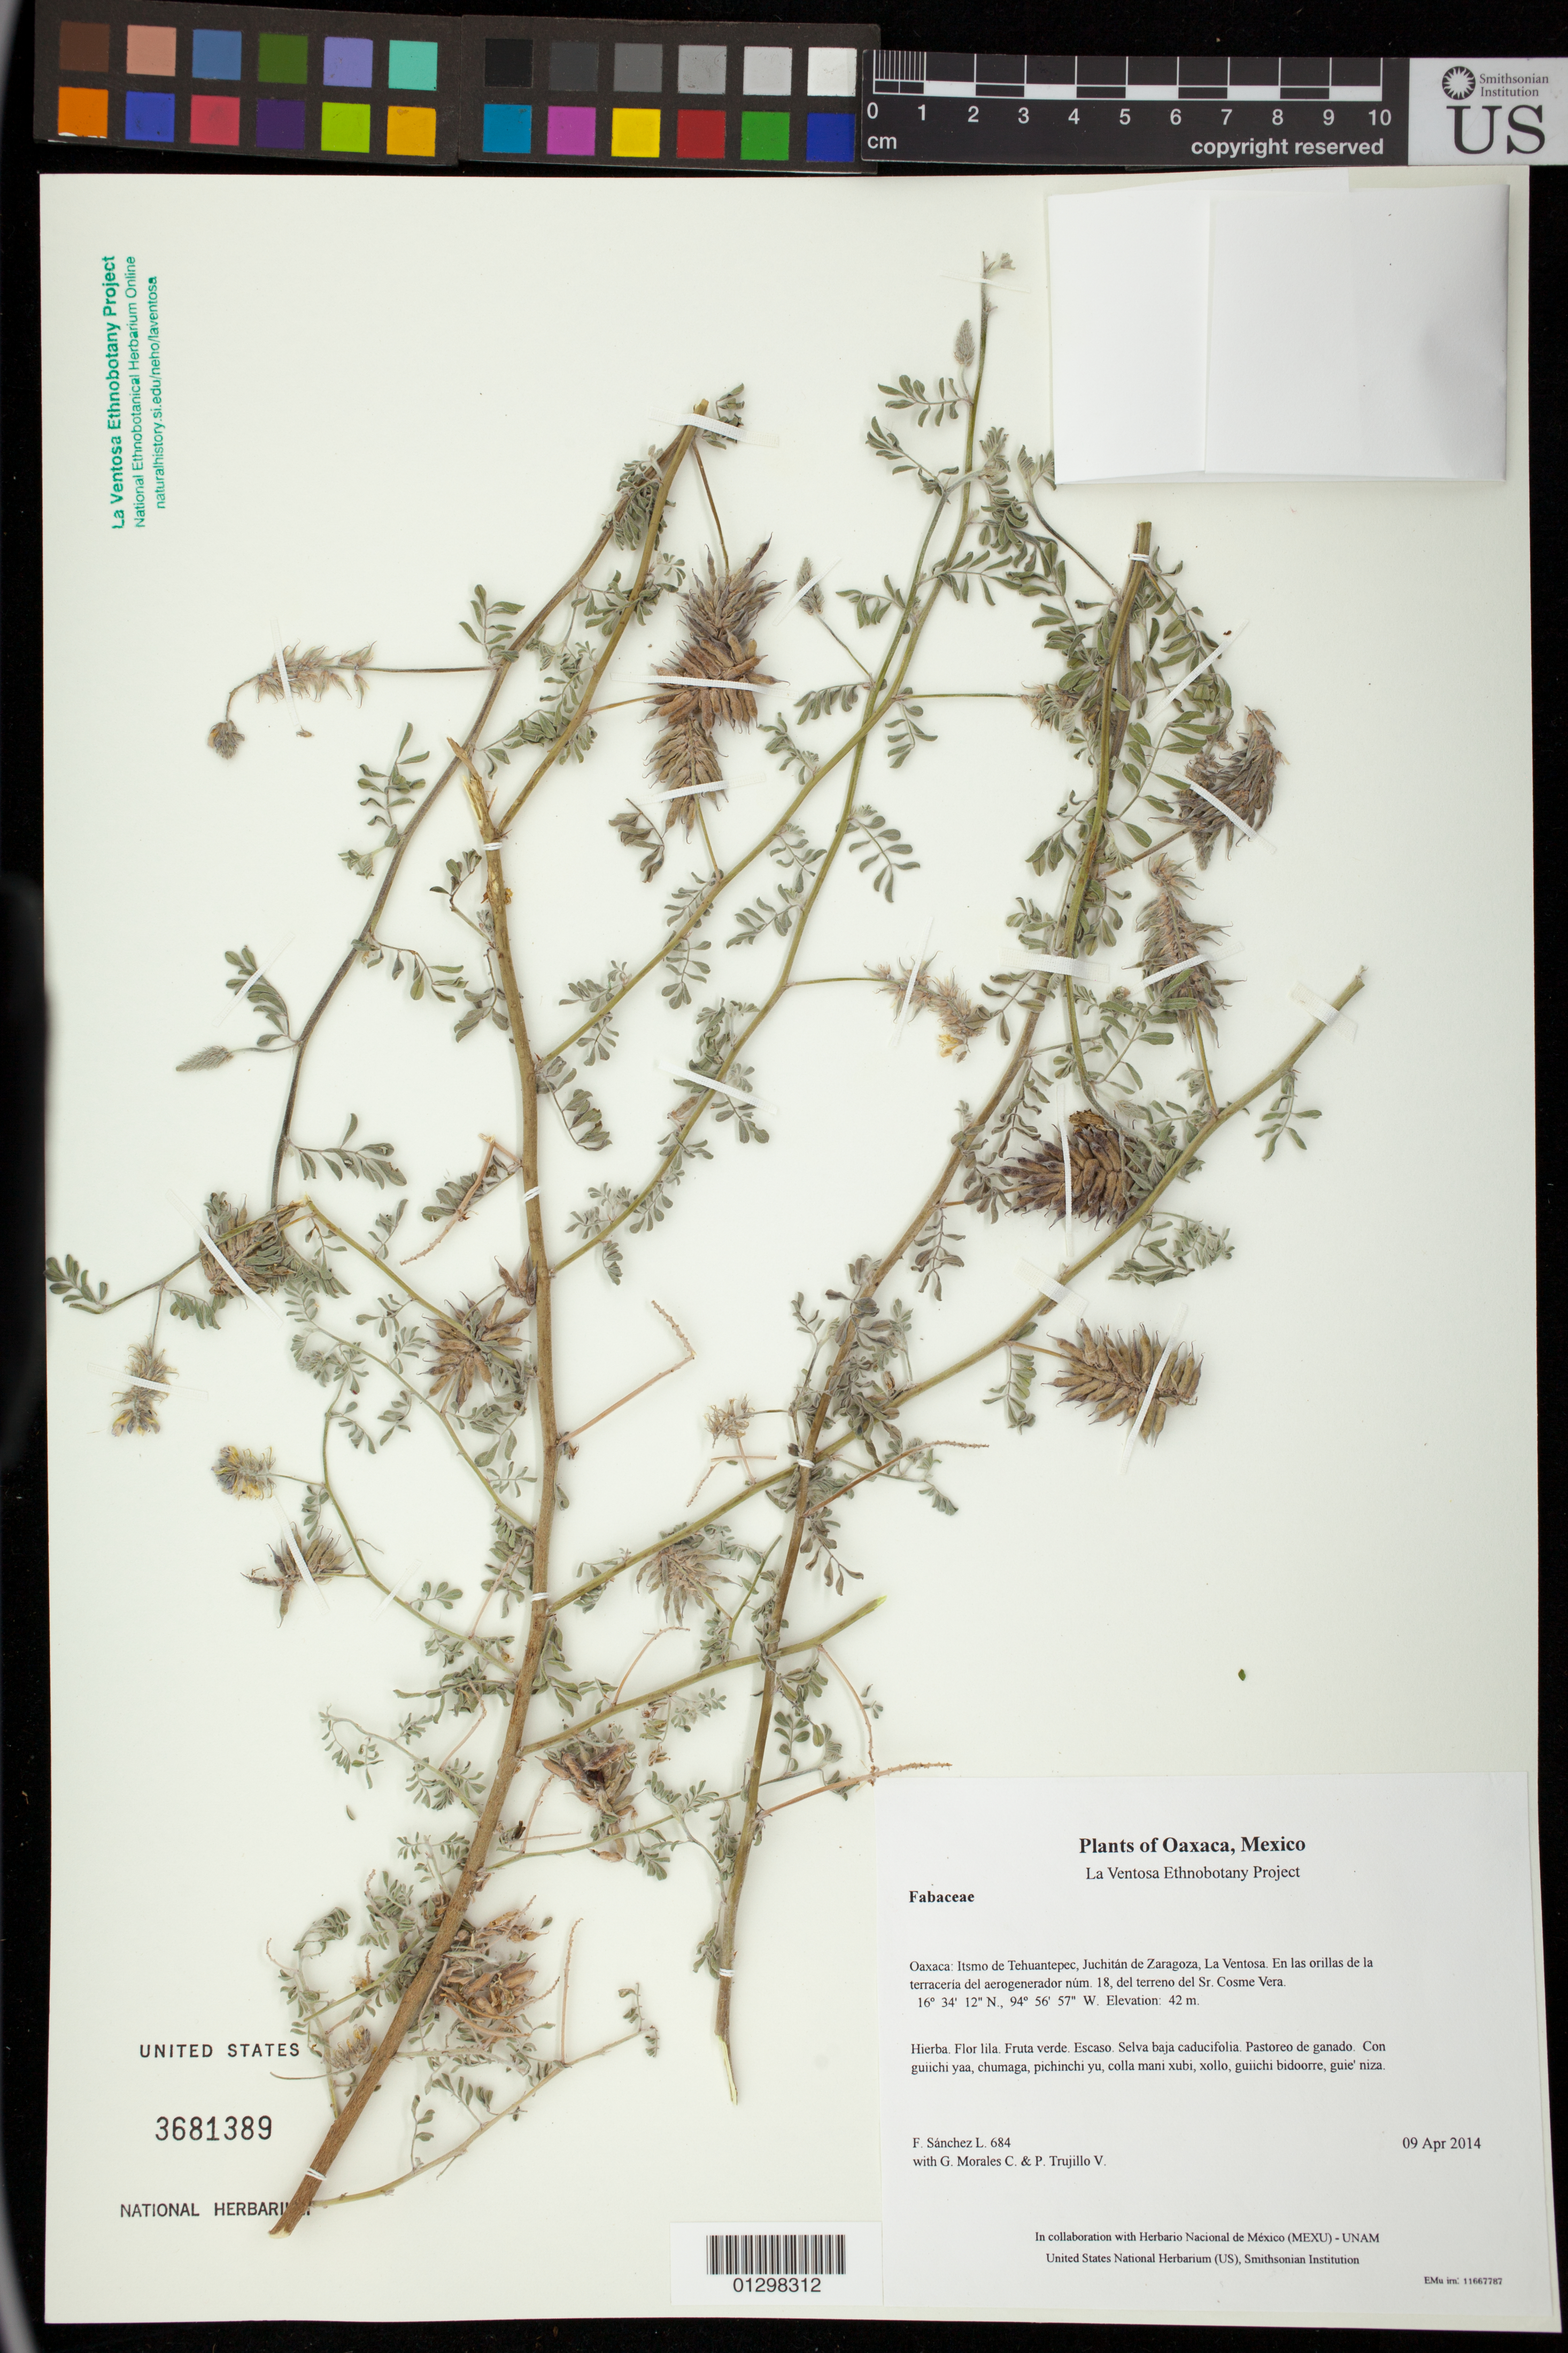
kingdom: Plantae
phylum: Tracheophyta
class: Magnoliopsida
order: Fabales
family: Fabaceae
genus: Dalea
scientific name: Dalea sp.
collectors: F. Sánchez L., G. Morales C. & P. Trujillo V.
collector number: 684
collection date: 2014-04-09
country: Mexico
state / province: Oaxaca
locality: Itsmo de Tehuantepec, Juchitán de Zaragoza, La Ventosa. En las orillas de la terracería del aerogenerador núm. 18, del terreno del Sr. Cosme Vera.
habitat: Selva baja caducifolia. Pastoreo de ganado.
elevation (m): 42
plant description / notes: JEBOT, MEXU, SERO, SIPI, US; Guixi bandaga. Guie' lila. Cuaananaxhi naga'. Huaxie'.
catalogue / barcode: US 3681389